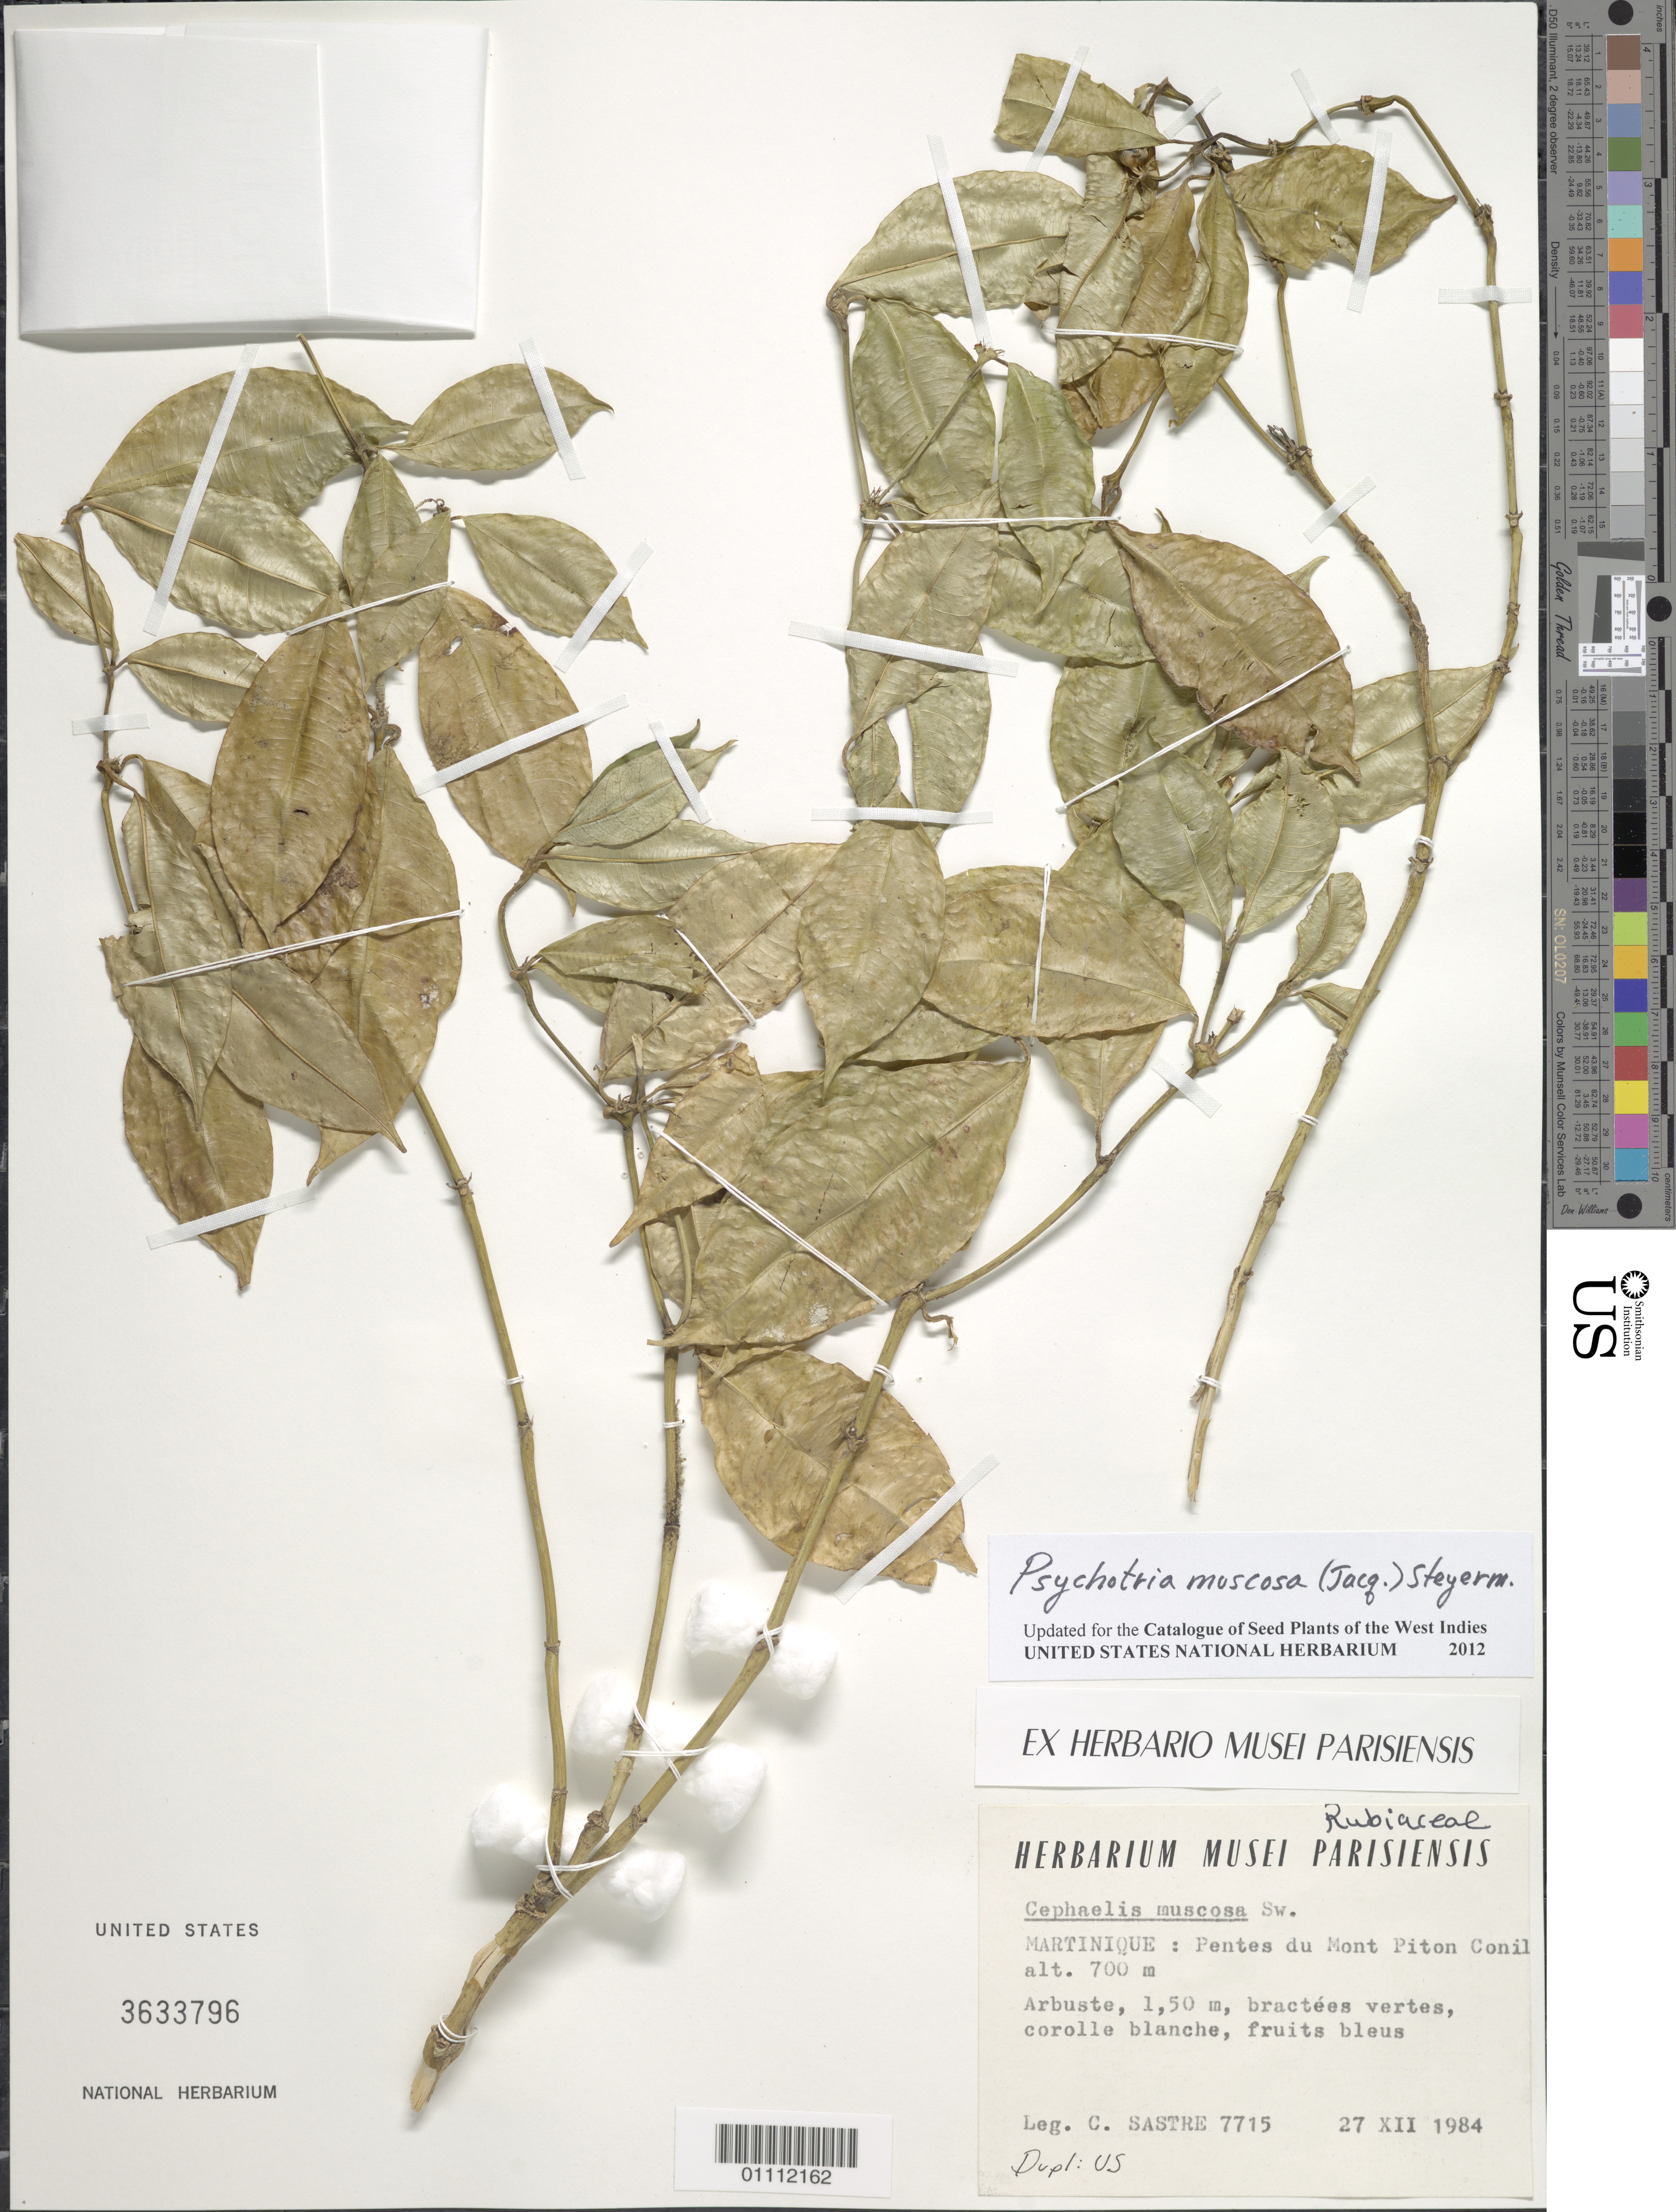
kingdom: Plantae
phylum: Tracheophyta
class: Magnoliopsida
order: Gentianales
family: Rubiaceae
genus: Psychotria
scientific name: Psychotria muscosa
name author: (Jacq.) Steyerm.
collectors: C. H. L. Sastre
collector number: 7715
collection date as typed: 27 Dec 1984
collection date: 1984-12-27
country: Martinique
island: Martinique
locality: Mont Piton Conil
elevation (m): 700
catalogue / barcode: US 3633796